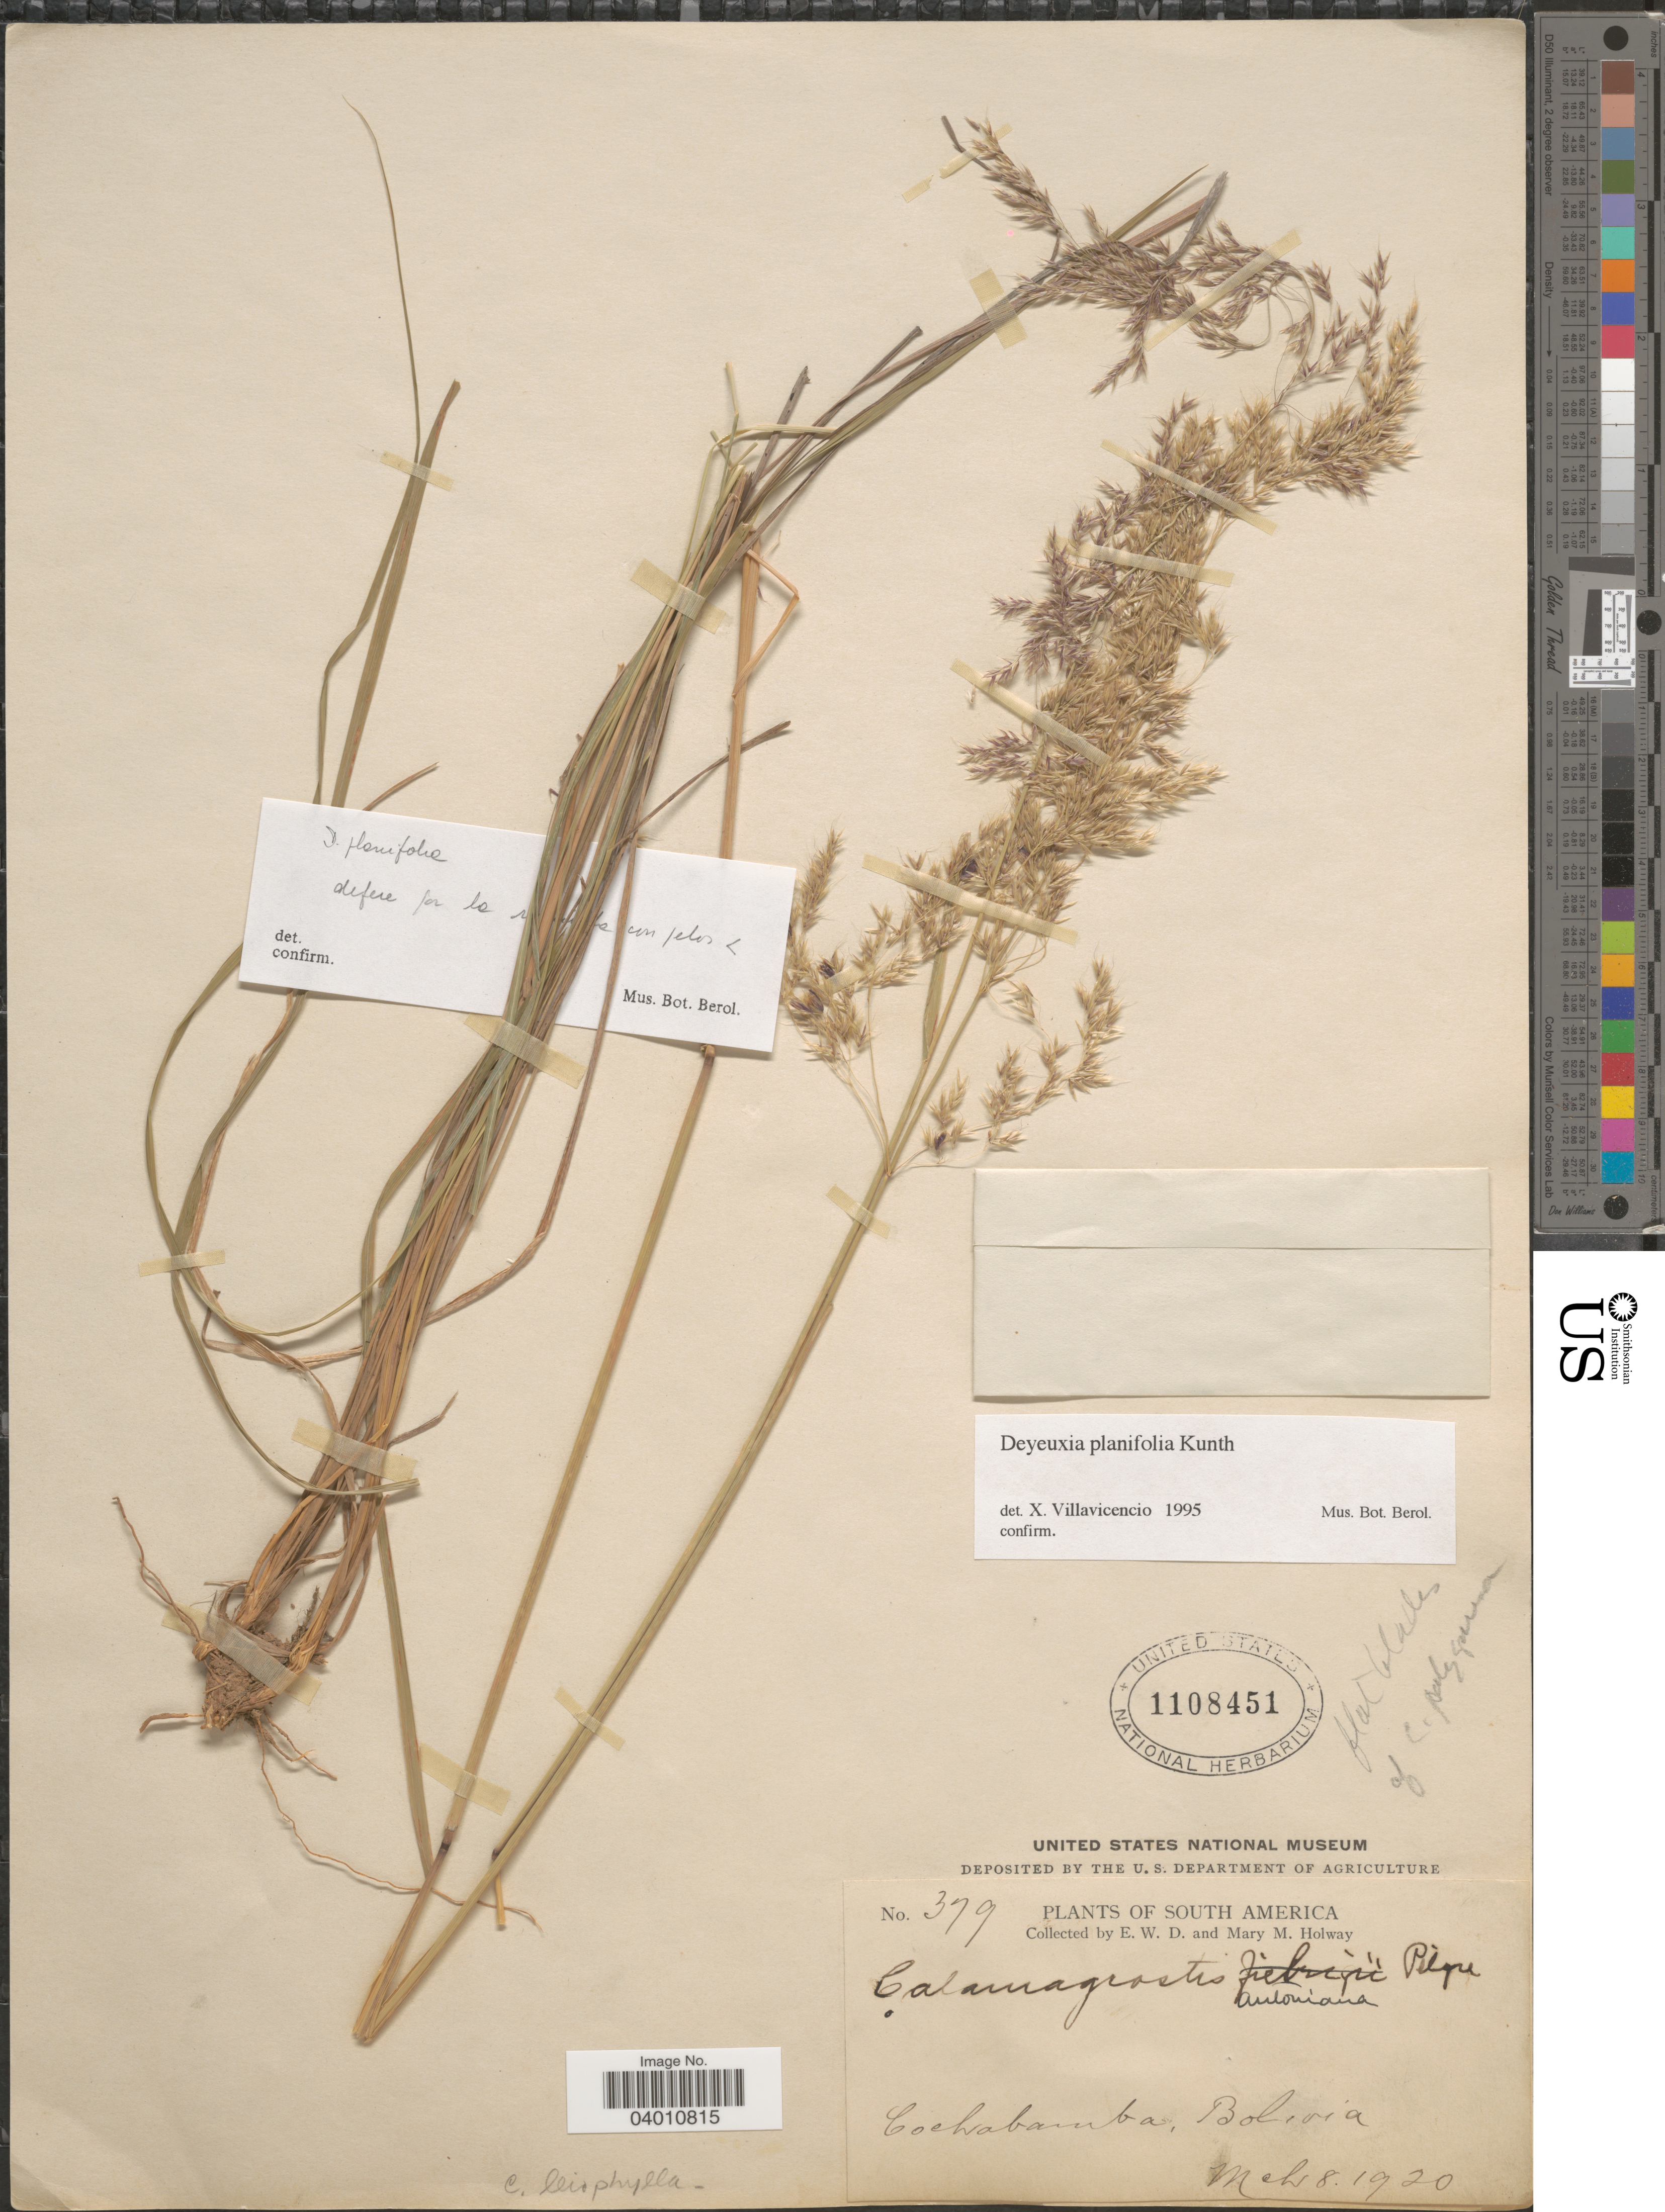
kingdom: Plantae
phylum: Tracheophyta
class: Liliopsida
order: Poales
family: Poaceae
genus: Peyritschia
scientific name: Peyritschia planifolia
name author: (Kunth) P.M. Peterson et al.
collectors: E. W. D. Holway & M. M. Holway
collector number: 379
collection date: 1920-03-08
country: Bolivia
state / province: Cochabamba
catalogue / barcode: US 1108451